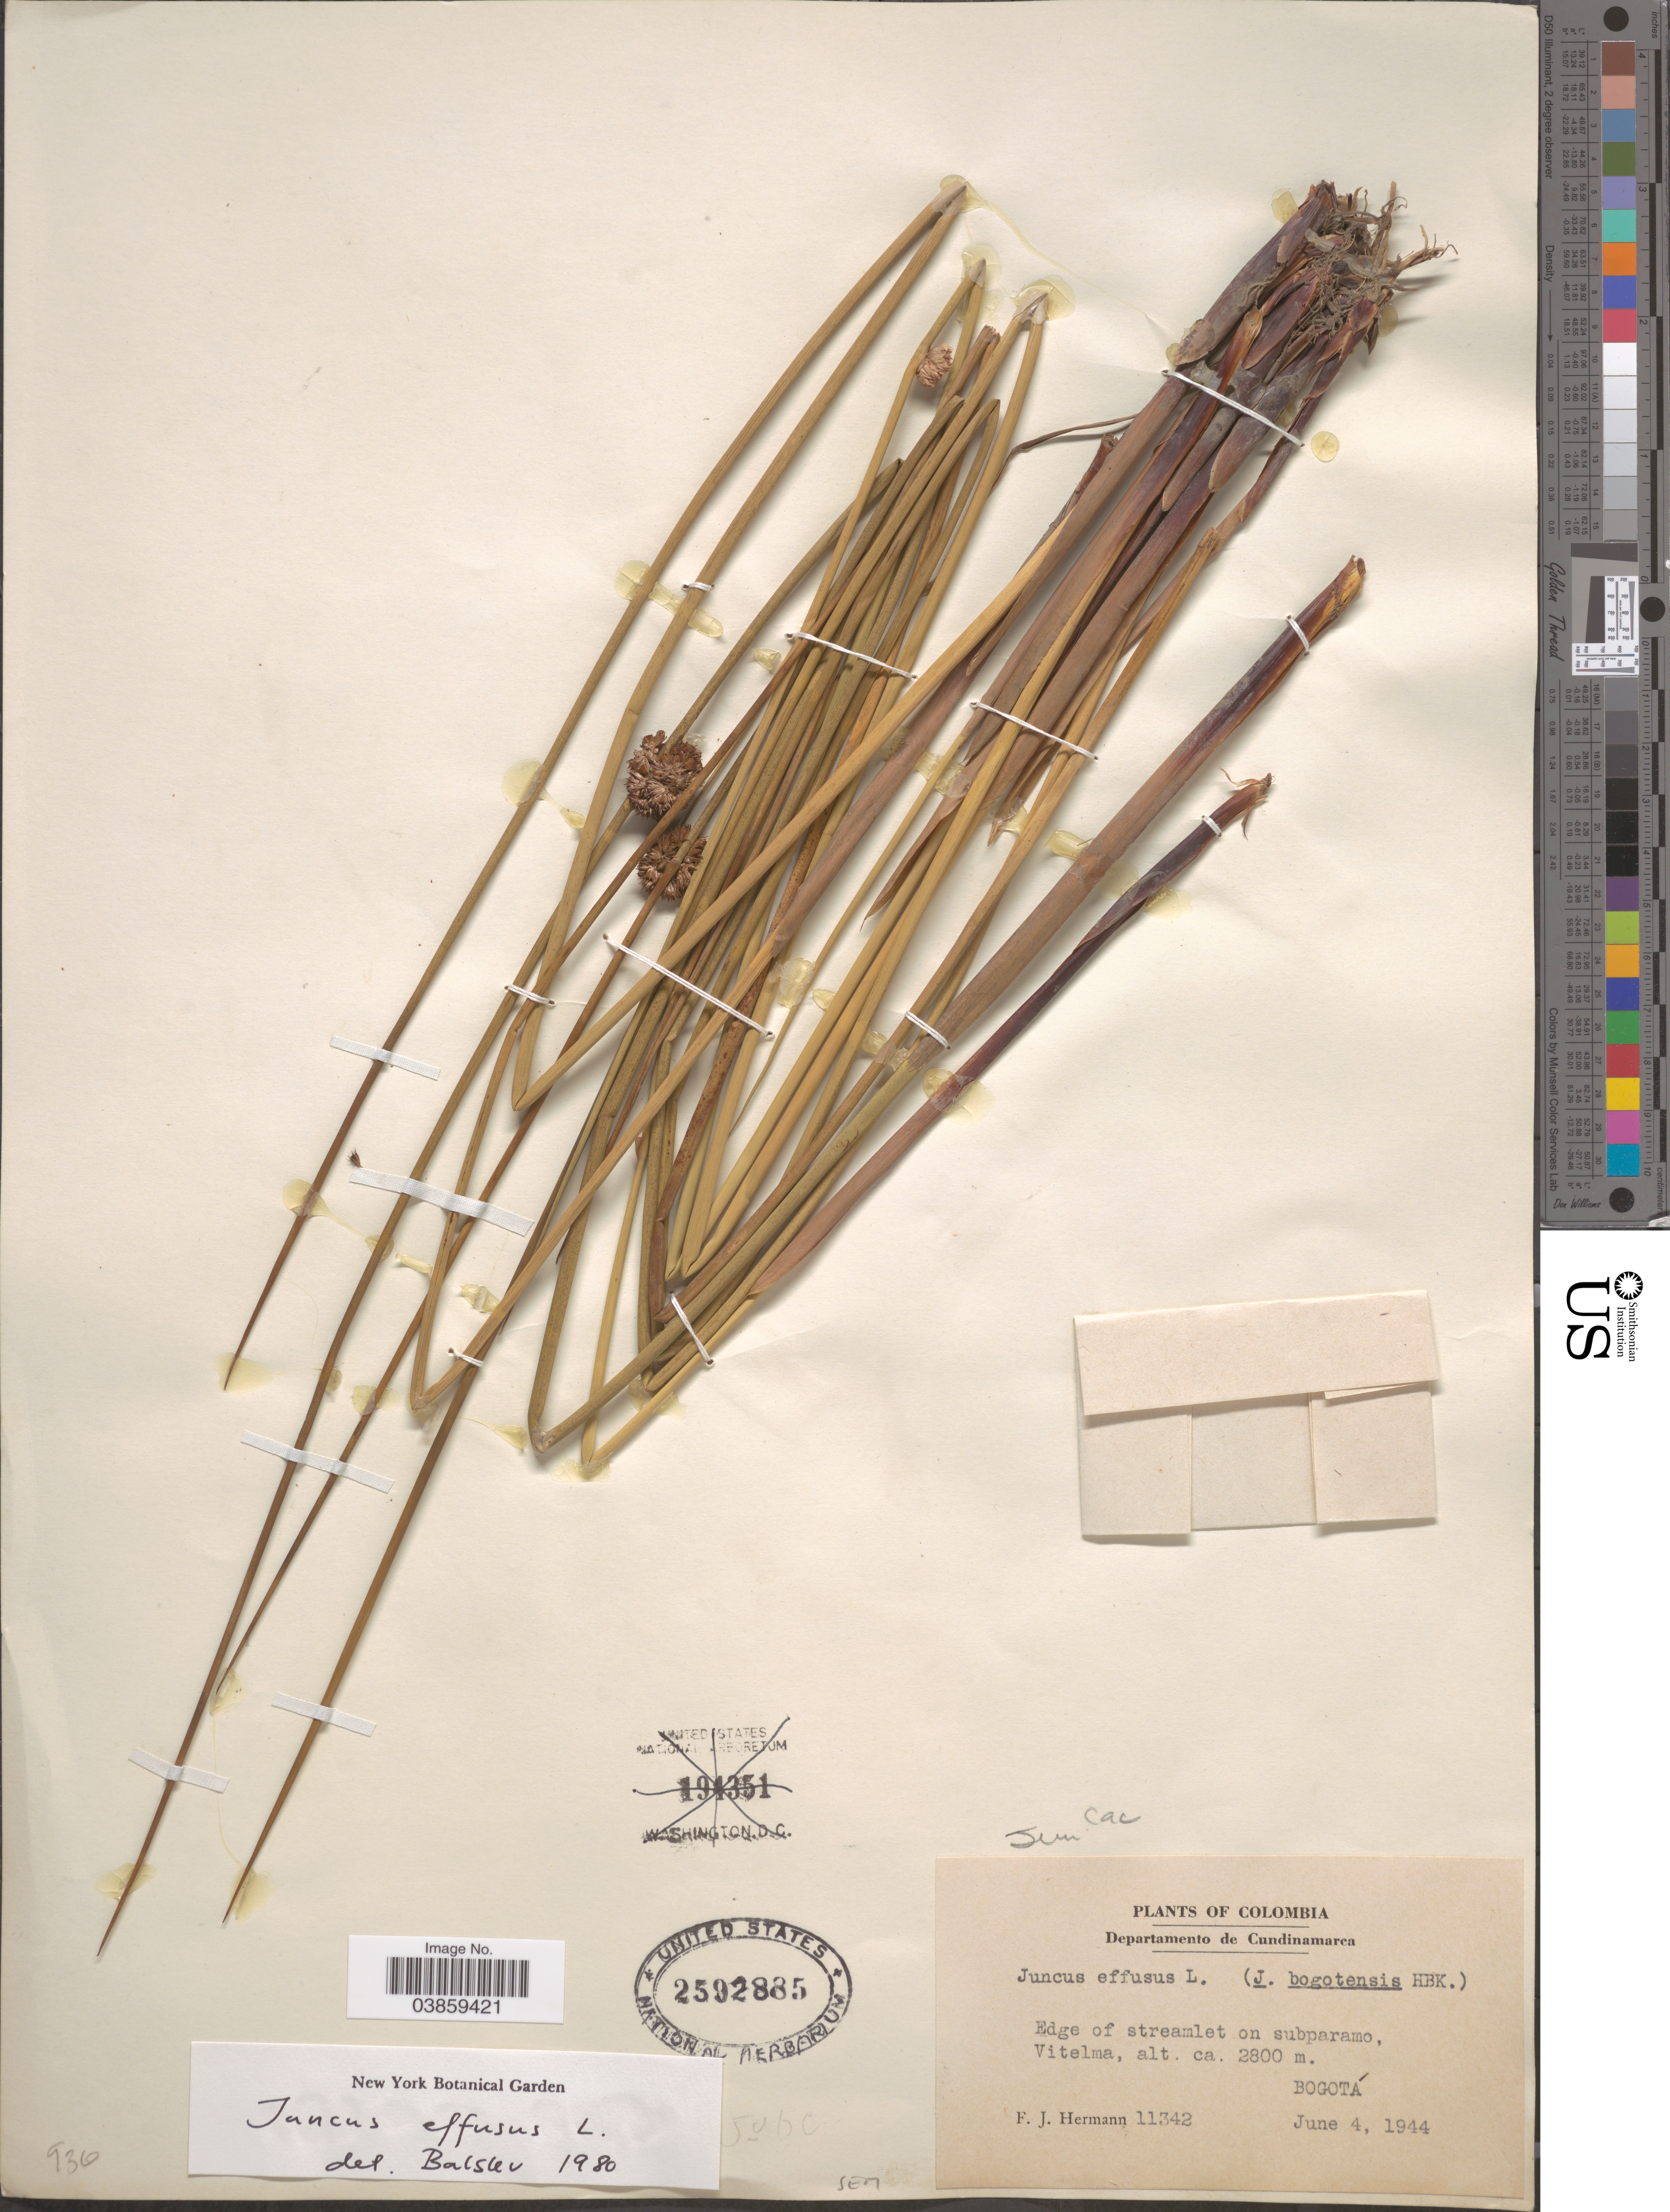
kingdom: Plantae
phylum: Tracheophyta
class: Liliopsida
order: Poales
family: Juncaceae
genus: Juncus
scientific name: Juncus effusus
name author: L.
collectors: F. J. Hermann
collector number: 11342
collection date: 1944-06-04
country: Colombia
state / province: Cundinamarca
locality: Departamento de Cundinamarca. Edge of streamlet on subparamo, Vitelma, Bogotá.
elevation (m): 2800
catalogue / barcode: US 2592885